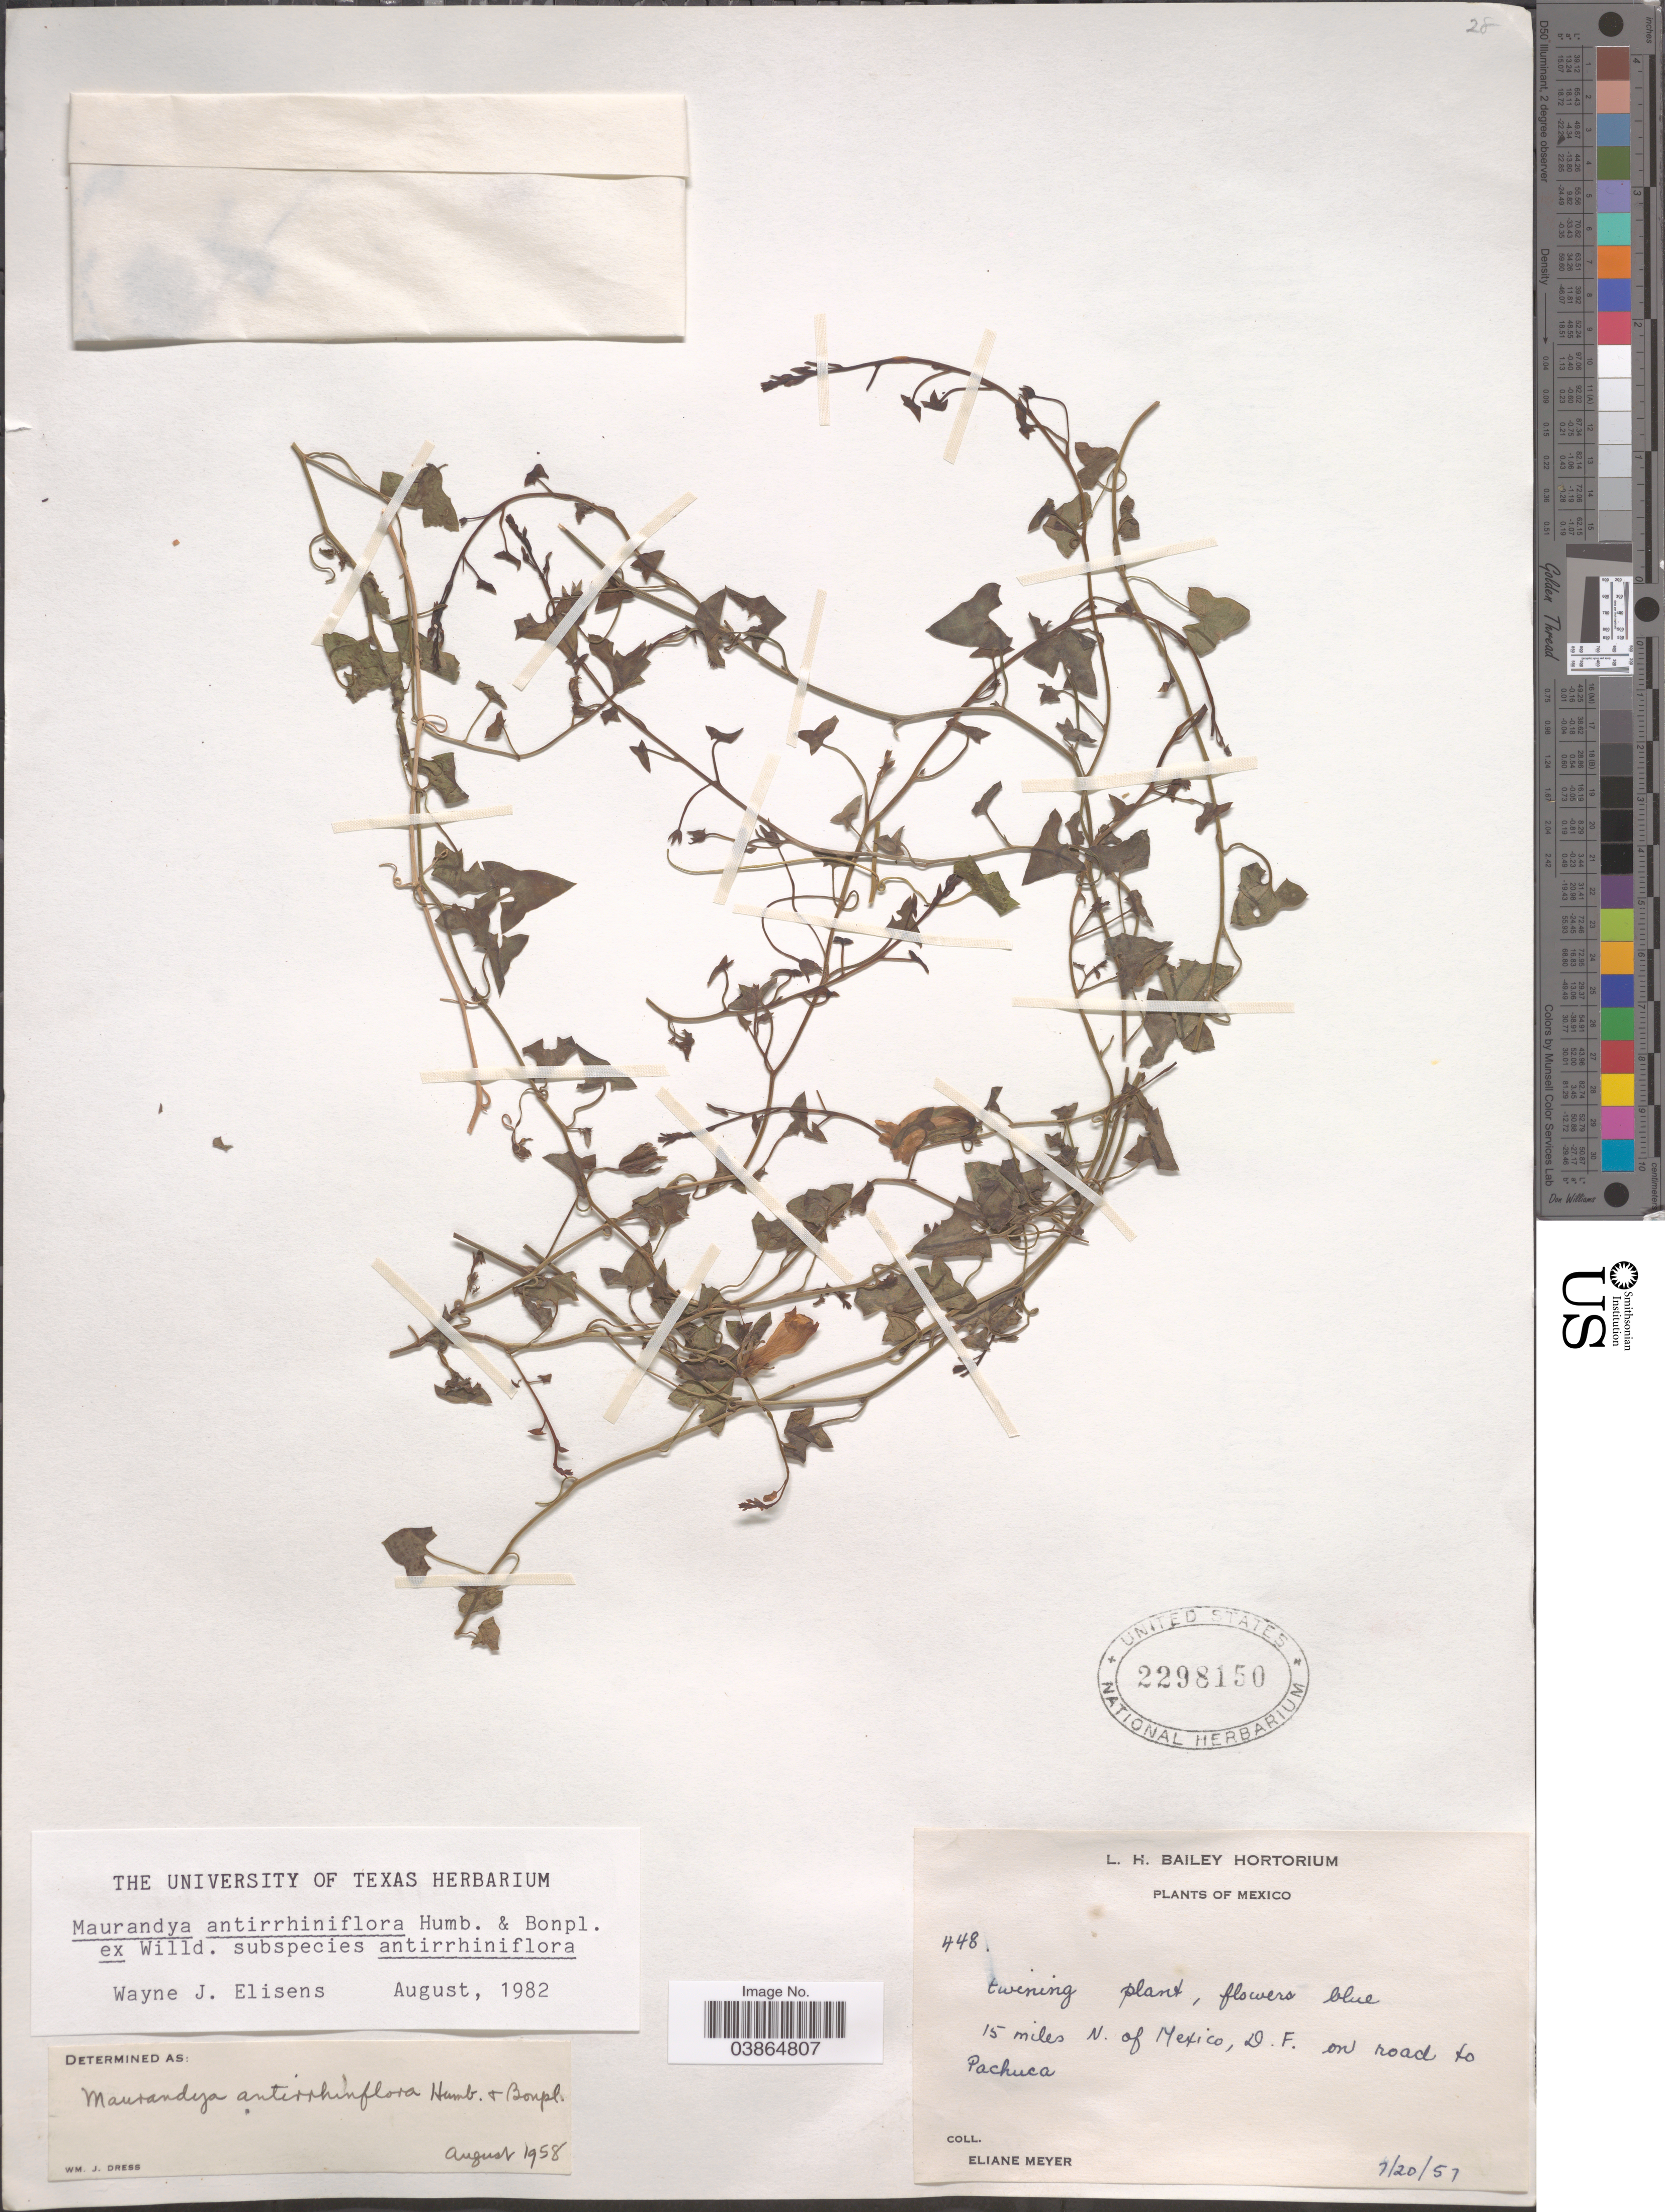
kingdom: Plantae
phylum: Tracheophyta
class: Magnoliopsida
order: Lamiales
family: Plantaginaceae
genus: Maurandya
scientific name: Maurandya antirrhiniflora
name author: Humb. & Bonpl. ex Willd.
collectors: E. Meyer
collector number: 448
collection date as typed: Transcribed d/m/y: 20/7/57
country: Mexico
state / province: Distrito Federal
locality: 15 miles N. of Mexico, D. F. on road to Pachuca.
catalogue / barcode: US 2298150